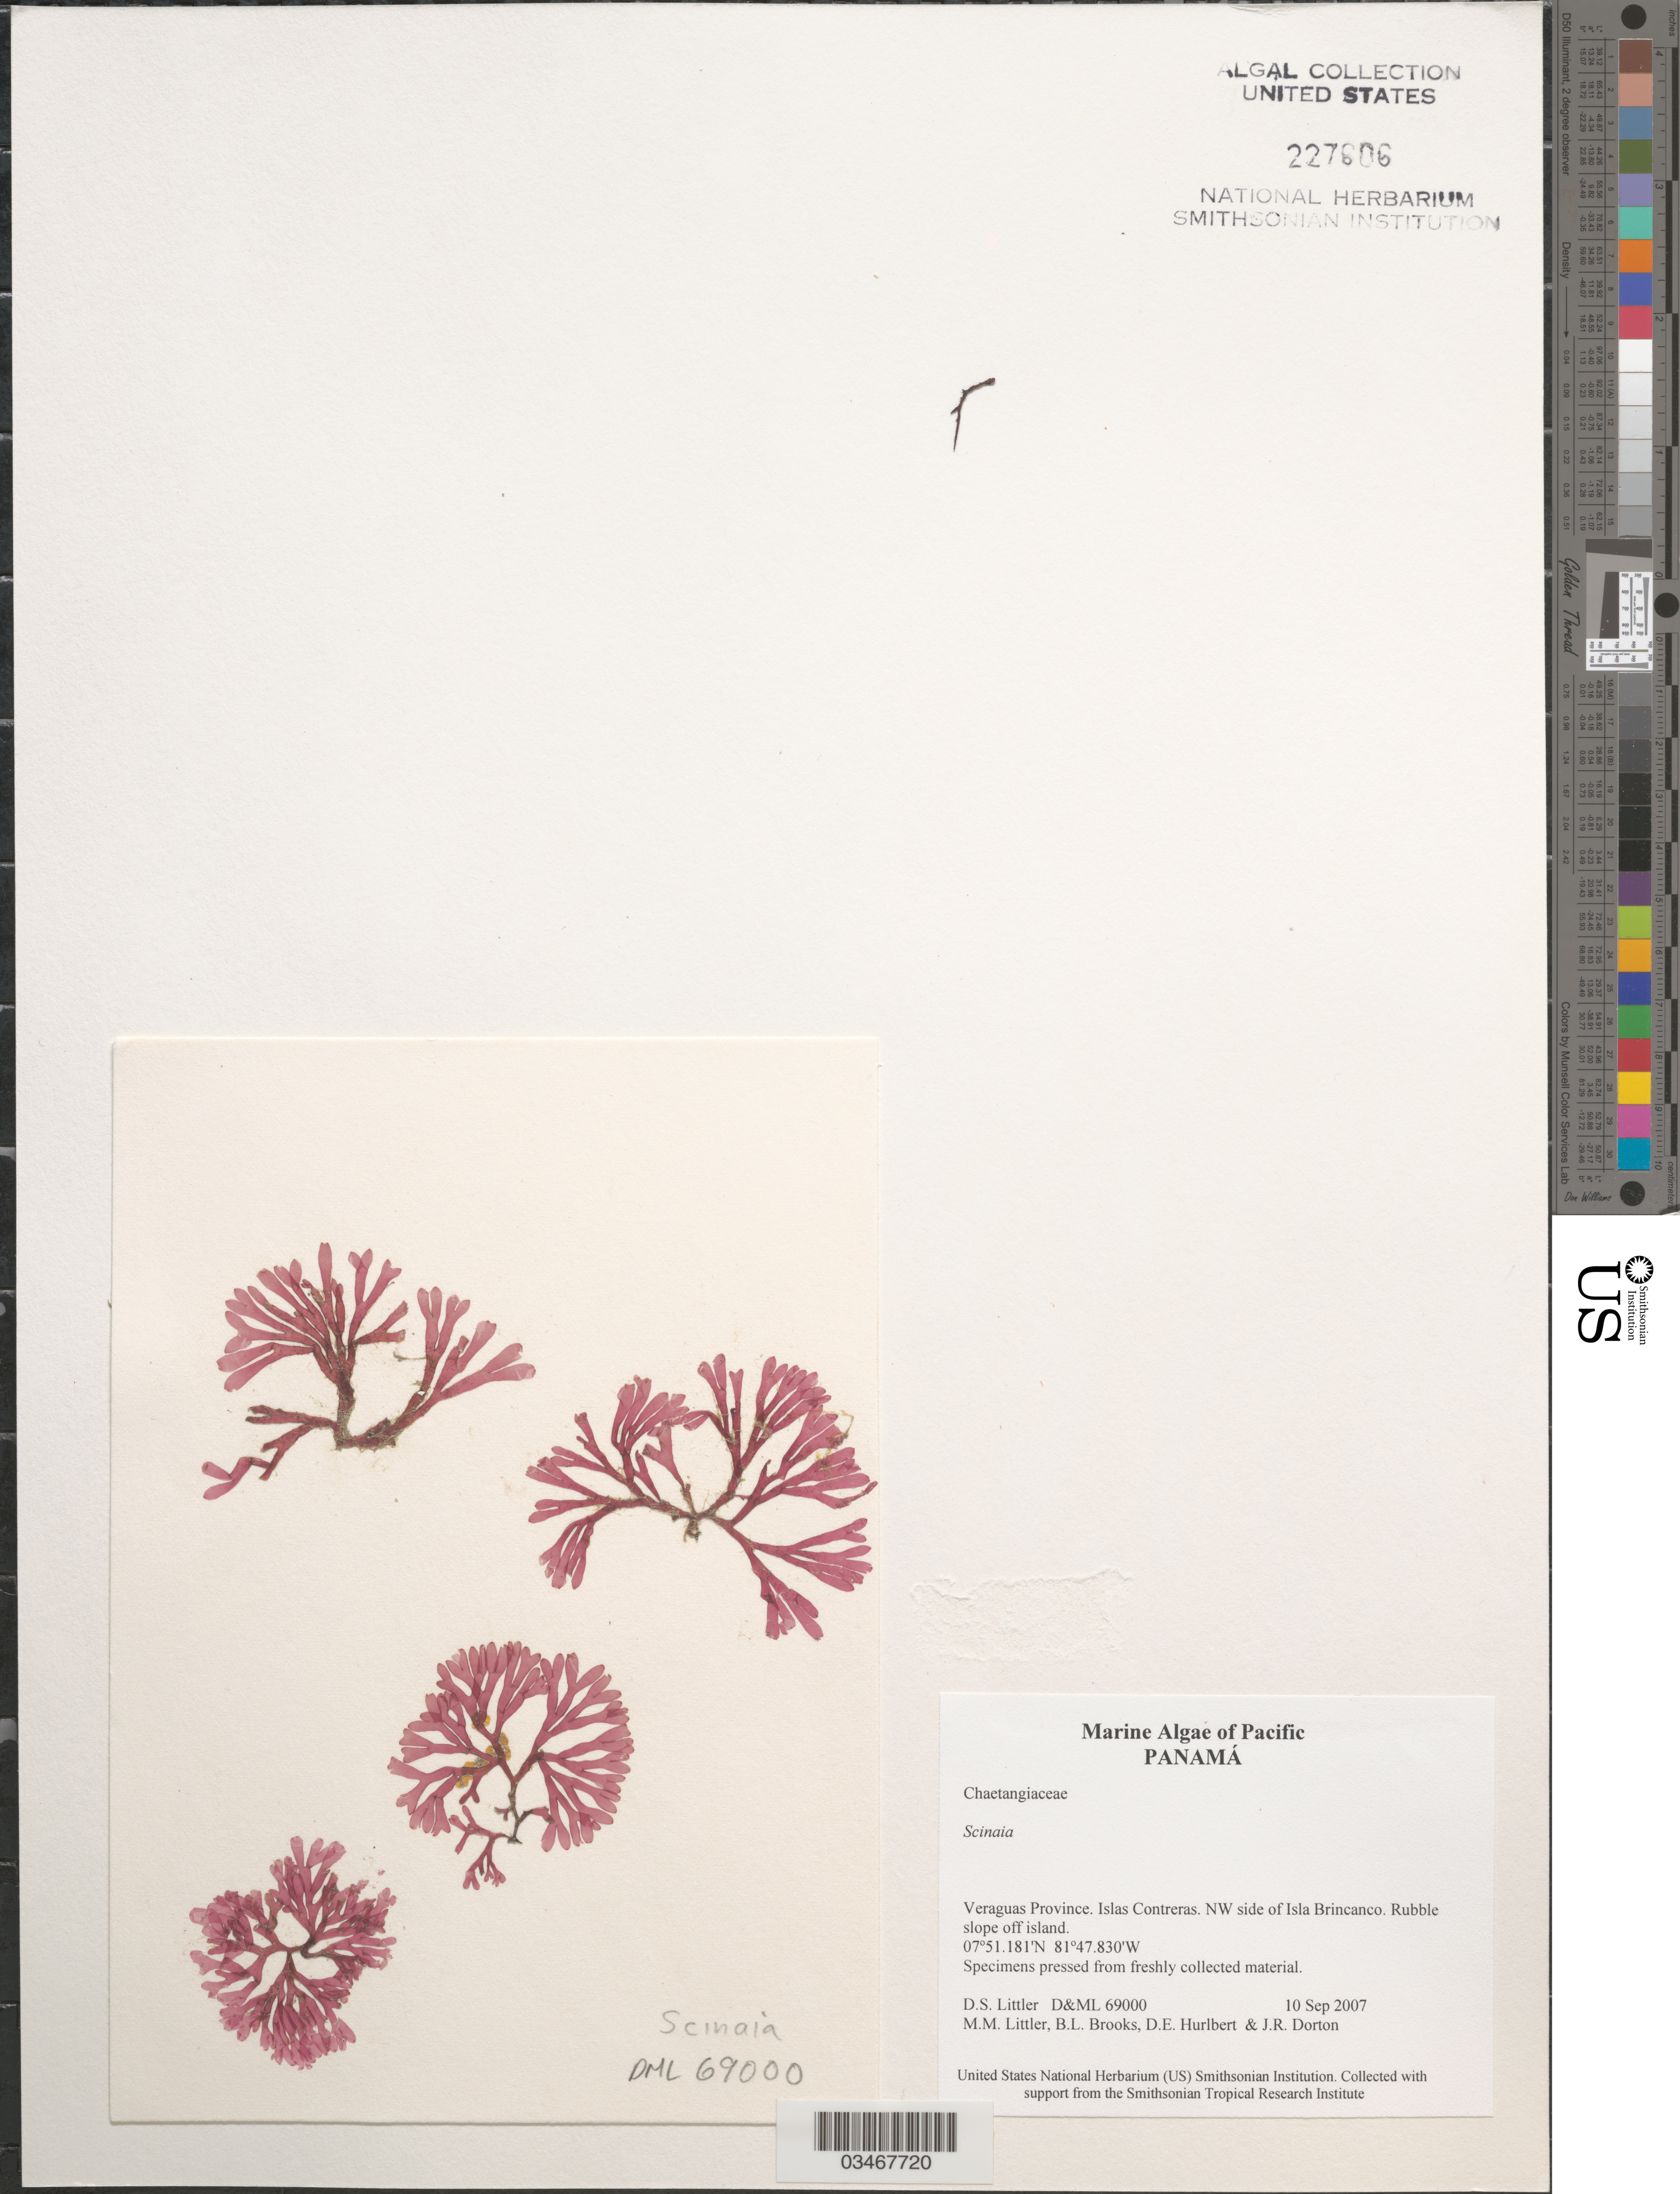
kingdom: Plantae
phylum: Rhodophyta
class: Florideophyceae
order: Nemaliales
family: Scinaiaceae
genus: Scinaia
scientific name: Scinaia sp.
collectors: D. S. Littler, M. M. Littler, J. Dorton & C. Gasque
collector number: D&ML 69000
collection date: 2007-09-10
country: Panama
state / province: Veraguas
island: Brincanco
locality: Islas Contreras. Isla Brincancon NW side.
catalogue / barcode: US 227606